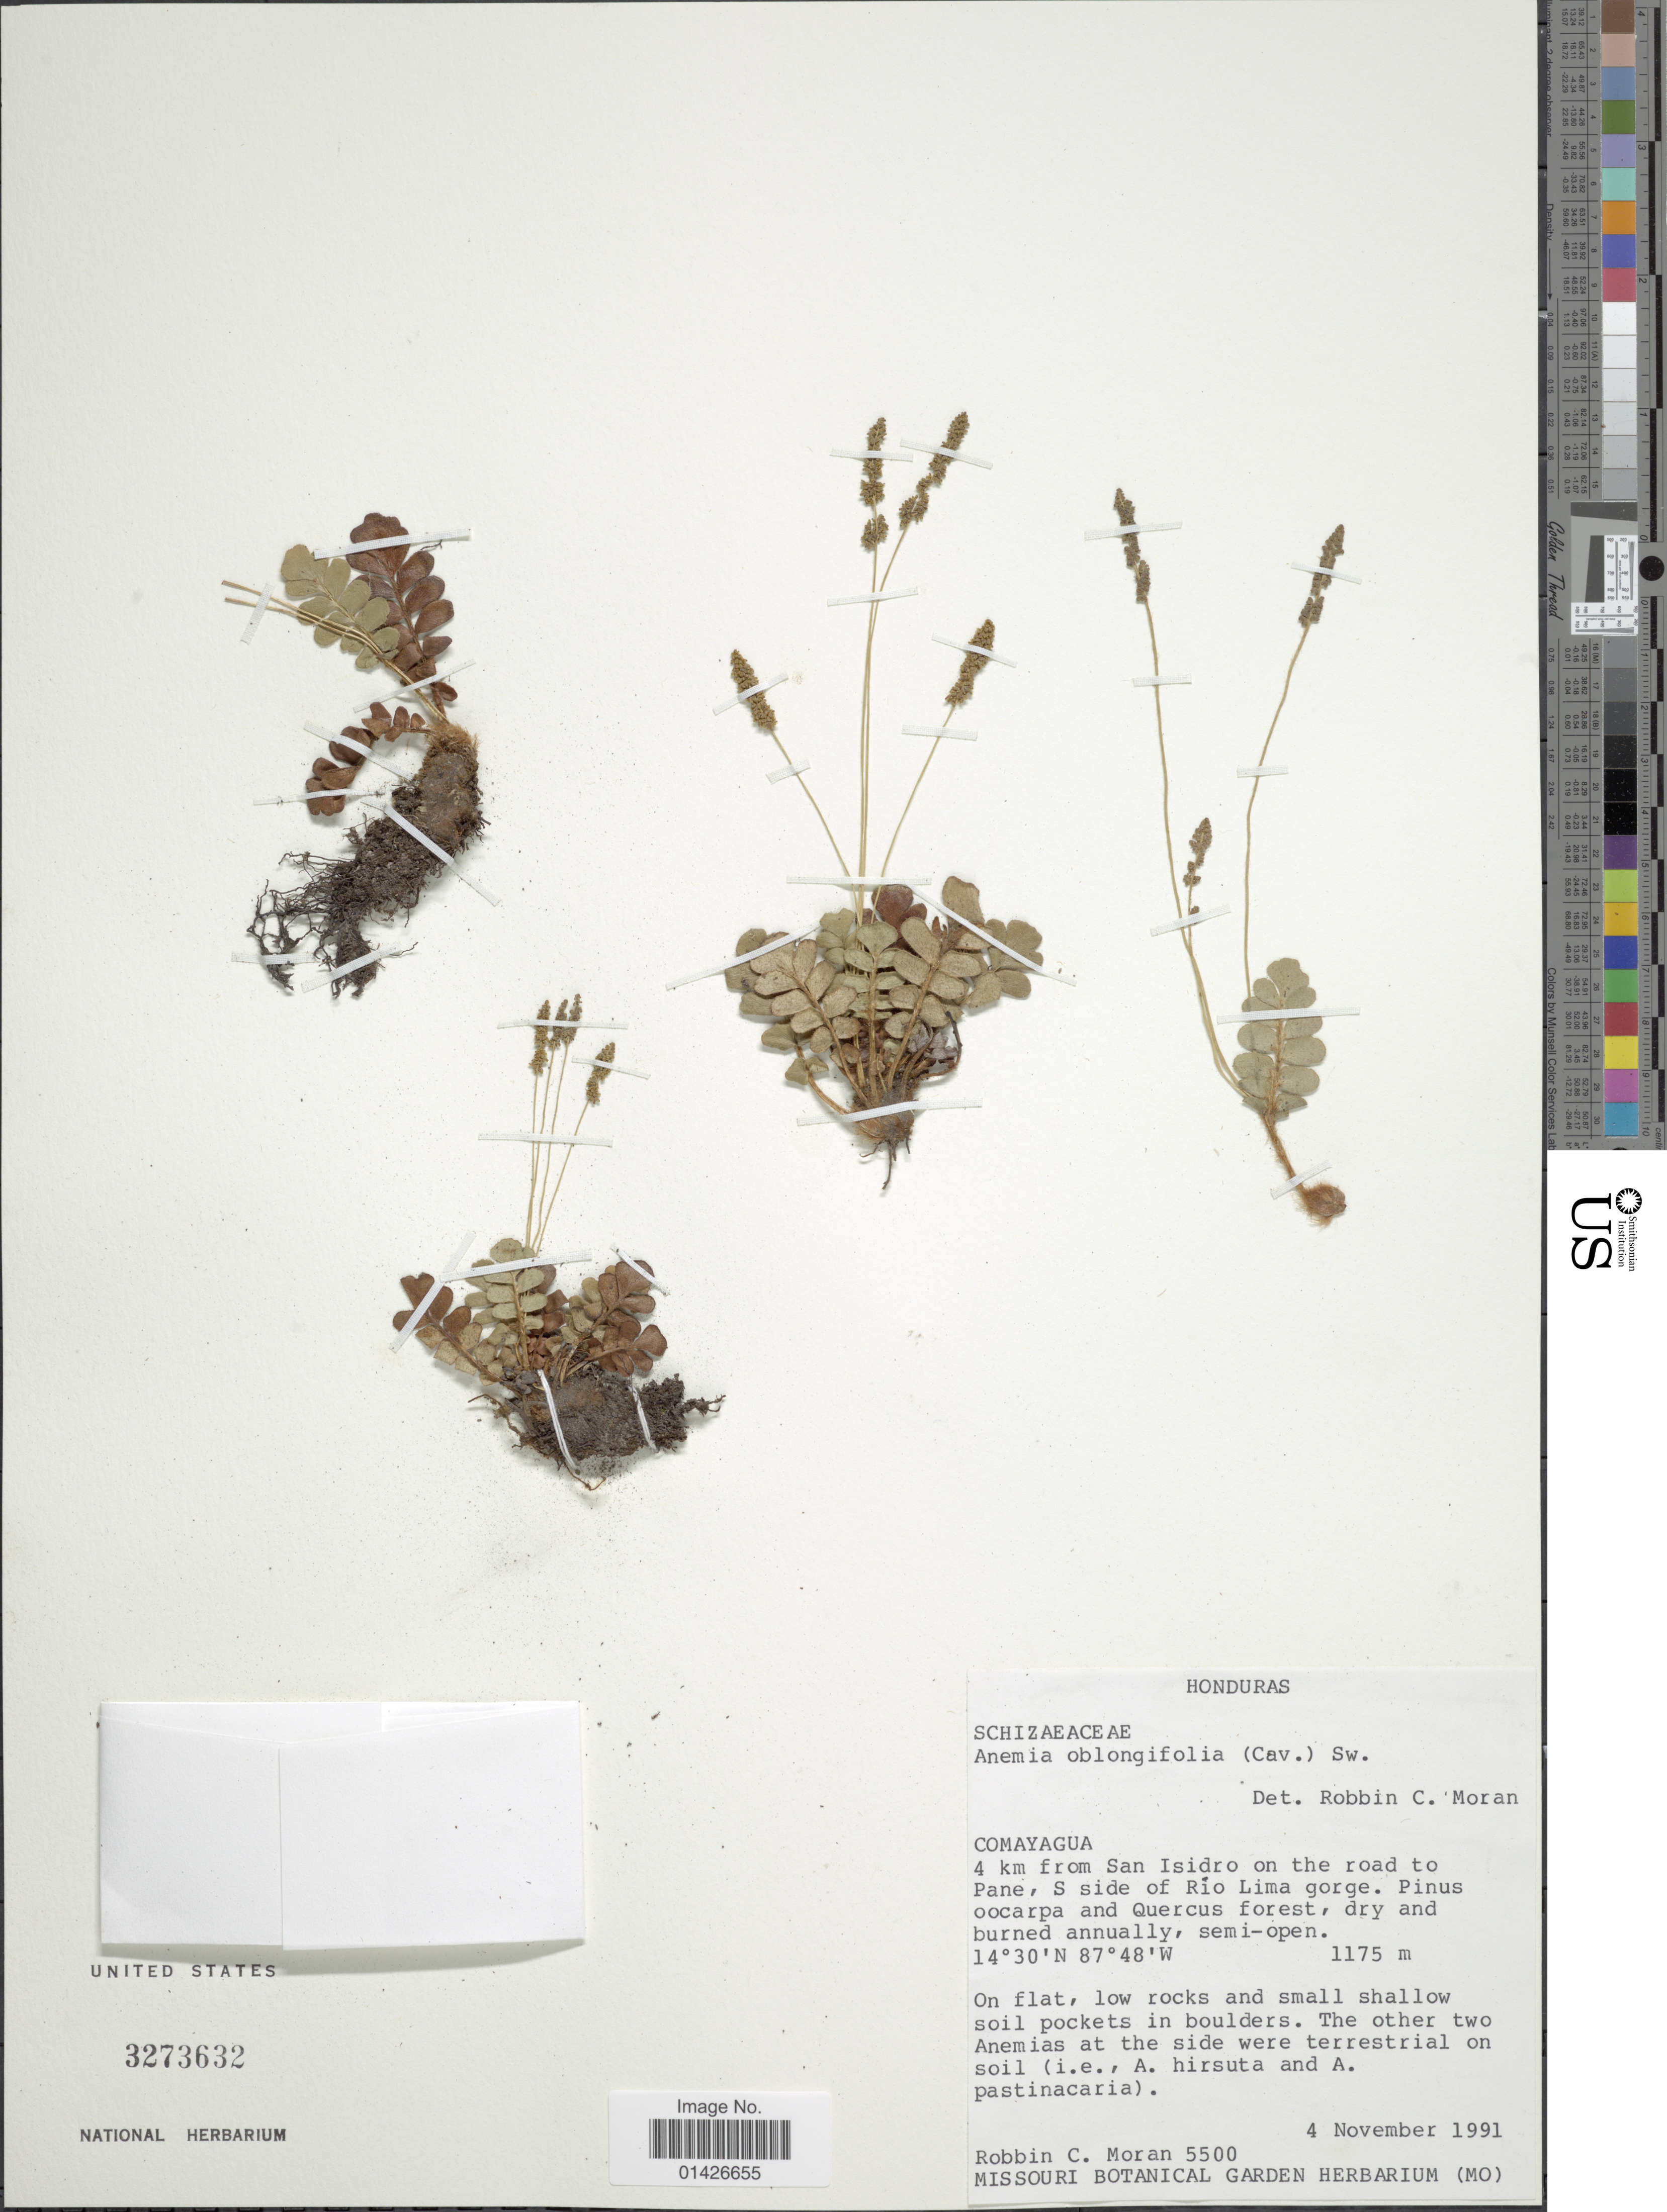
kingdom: Plantae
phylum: Tracheophyta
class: Polypodiopsida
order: Schizaeales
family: Anemiaceae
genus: Anemia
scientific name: Anemia oblongifolia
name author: (Cav.) Sw.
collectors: R. C. Moran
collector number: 5500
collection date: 1991-11-04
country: Honduras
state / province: Comayagua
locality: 4 km from San Isidro on the road to Pane, S side of Rio Lima gorge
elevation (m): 1175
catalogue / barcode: US 3273632